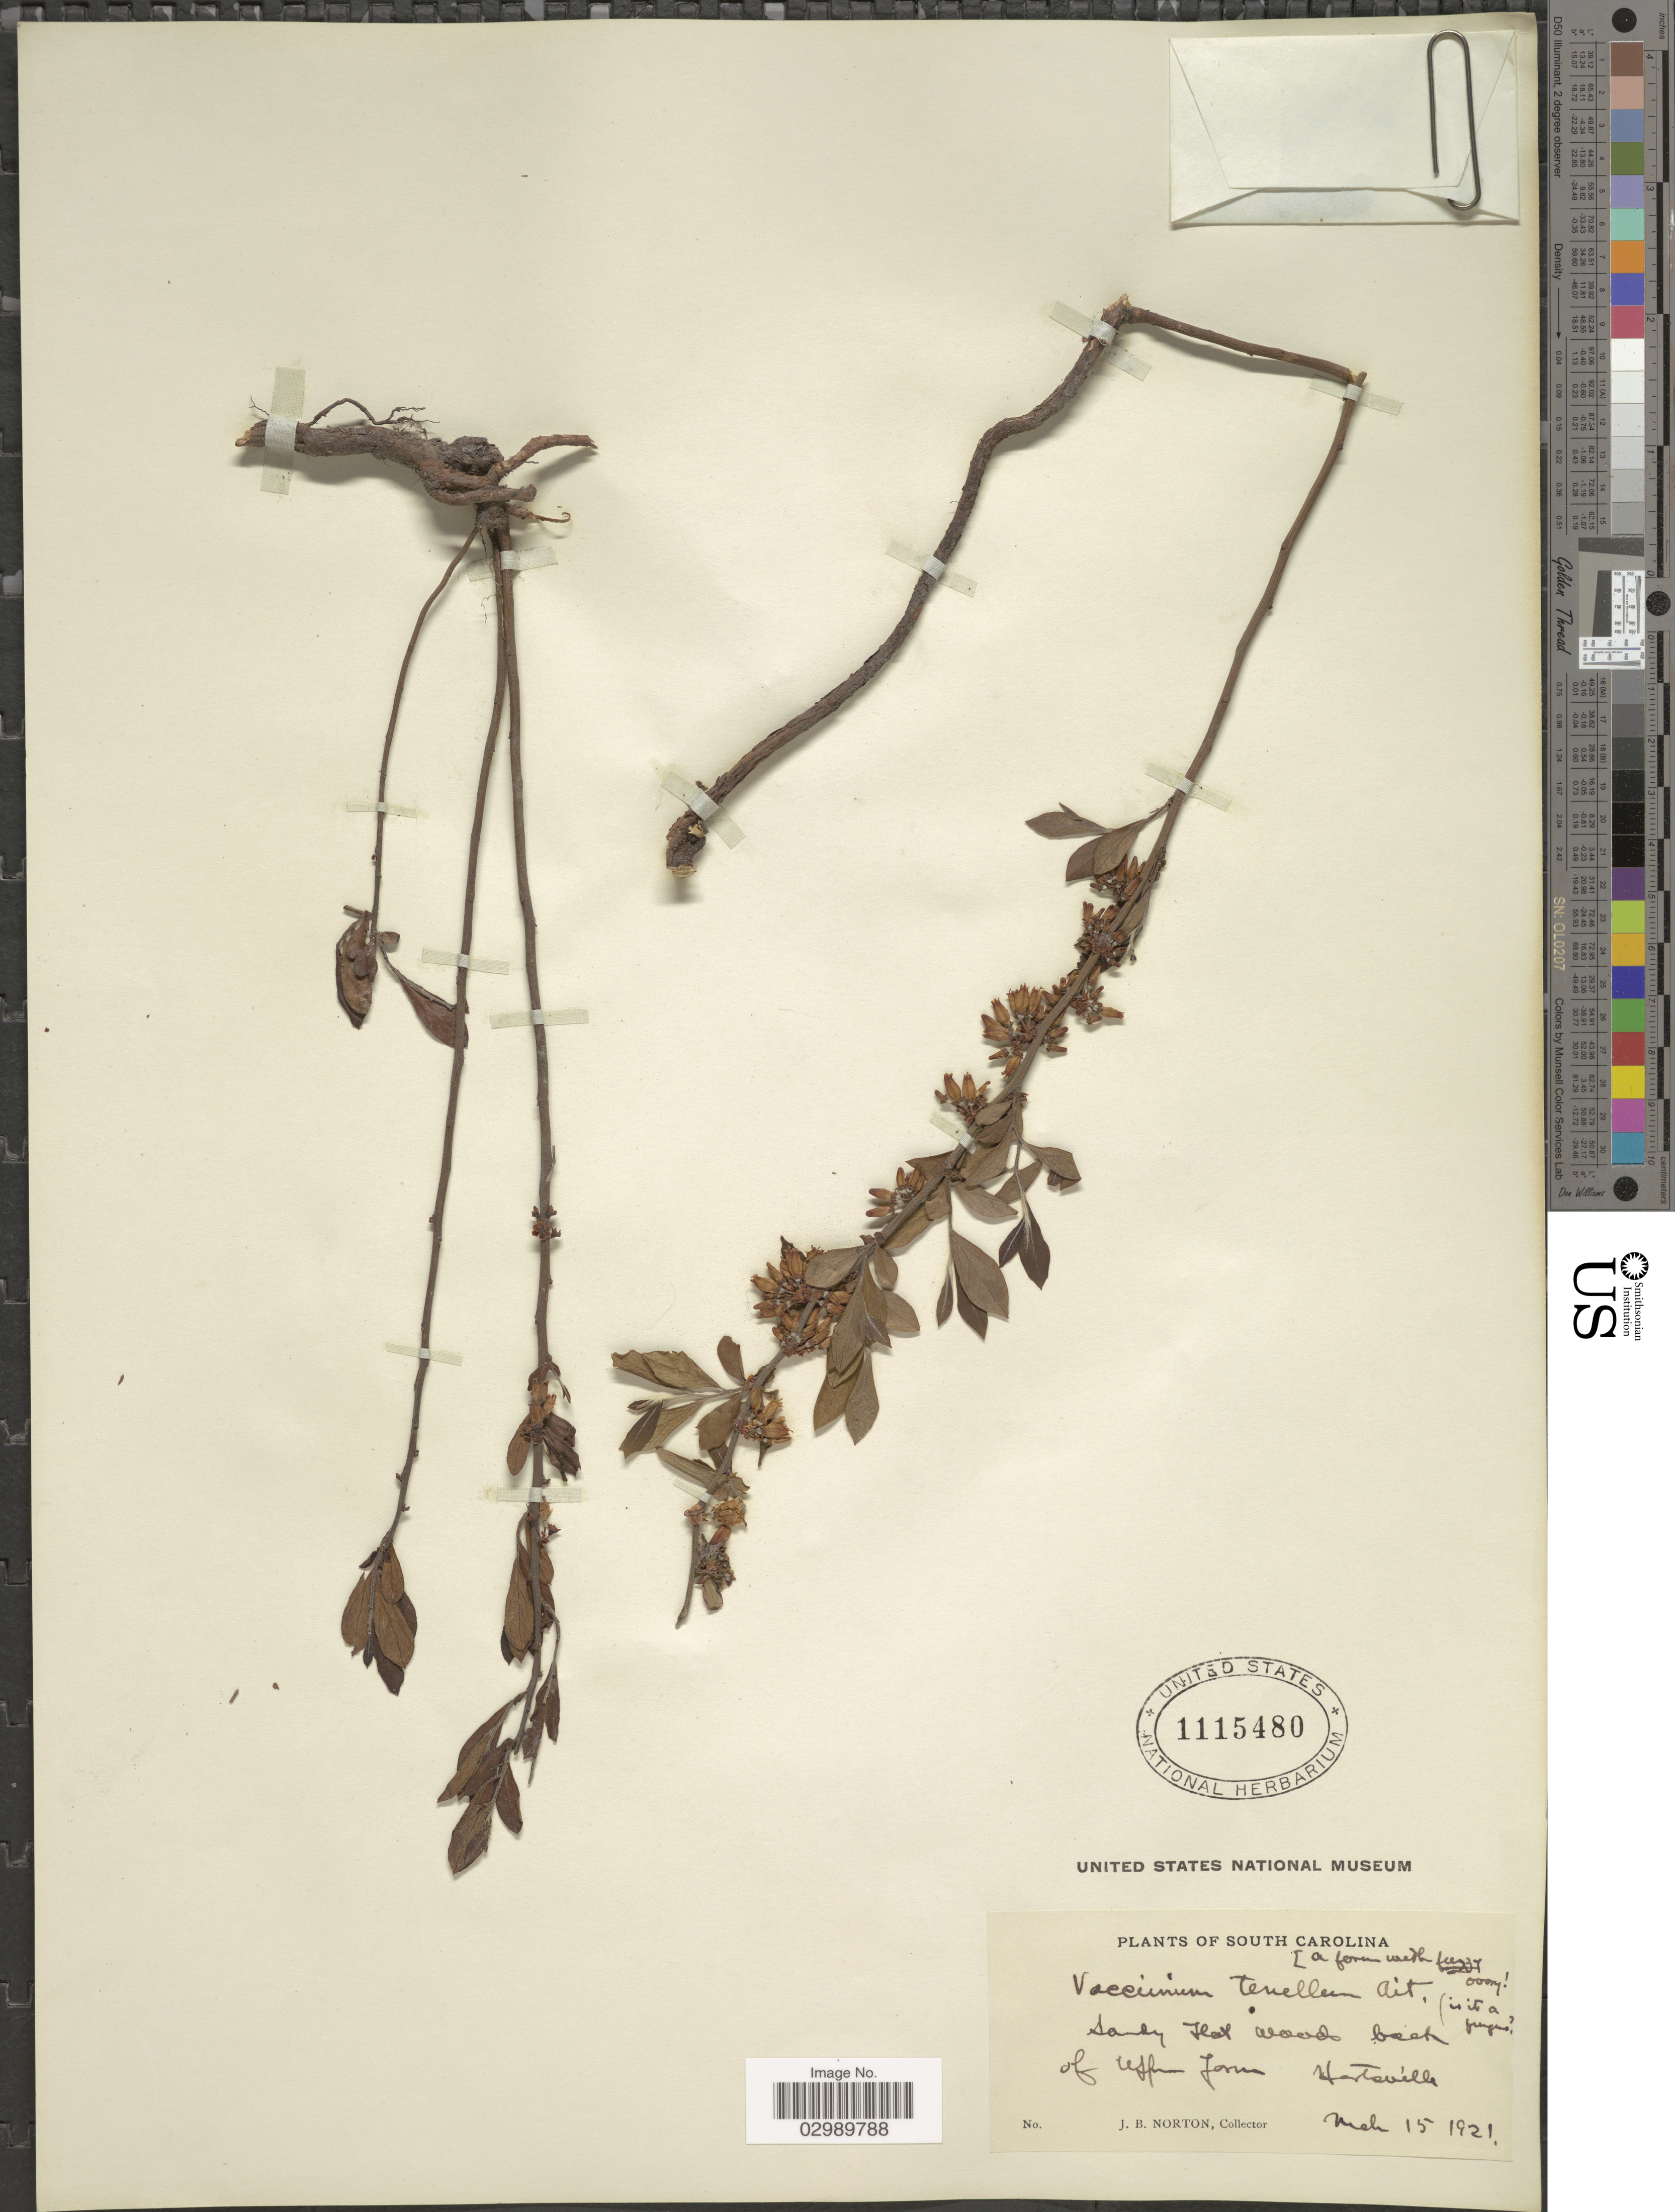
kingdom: Plantae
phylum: Tracheophyta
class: Magnoliopsida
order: Ericales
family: Ericaceae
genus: Vaccinium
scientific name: Vaccinium tenellum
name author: Aiton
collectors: J. B. Norton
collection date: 1921-03-15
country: United States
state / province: South Carolina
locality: Back of Upper Farm Hartsville.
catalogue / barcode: US 1115480